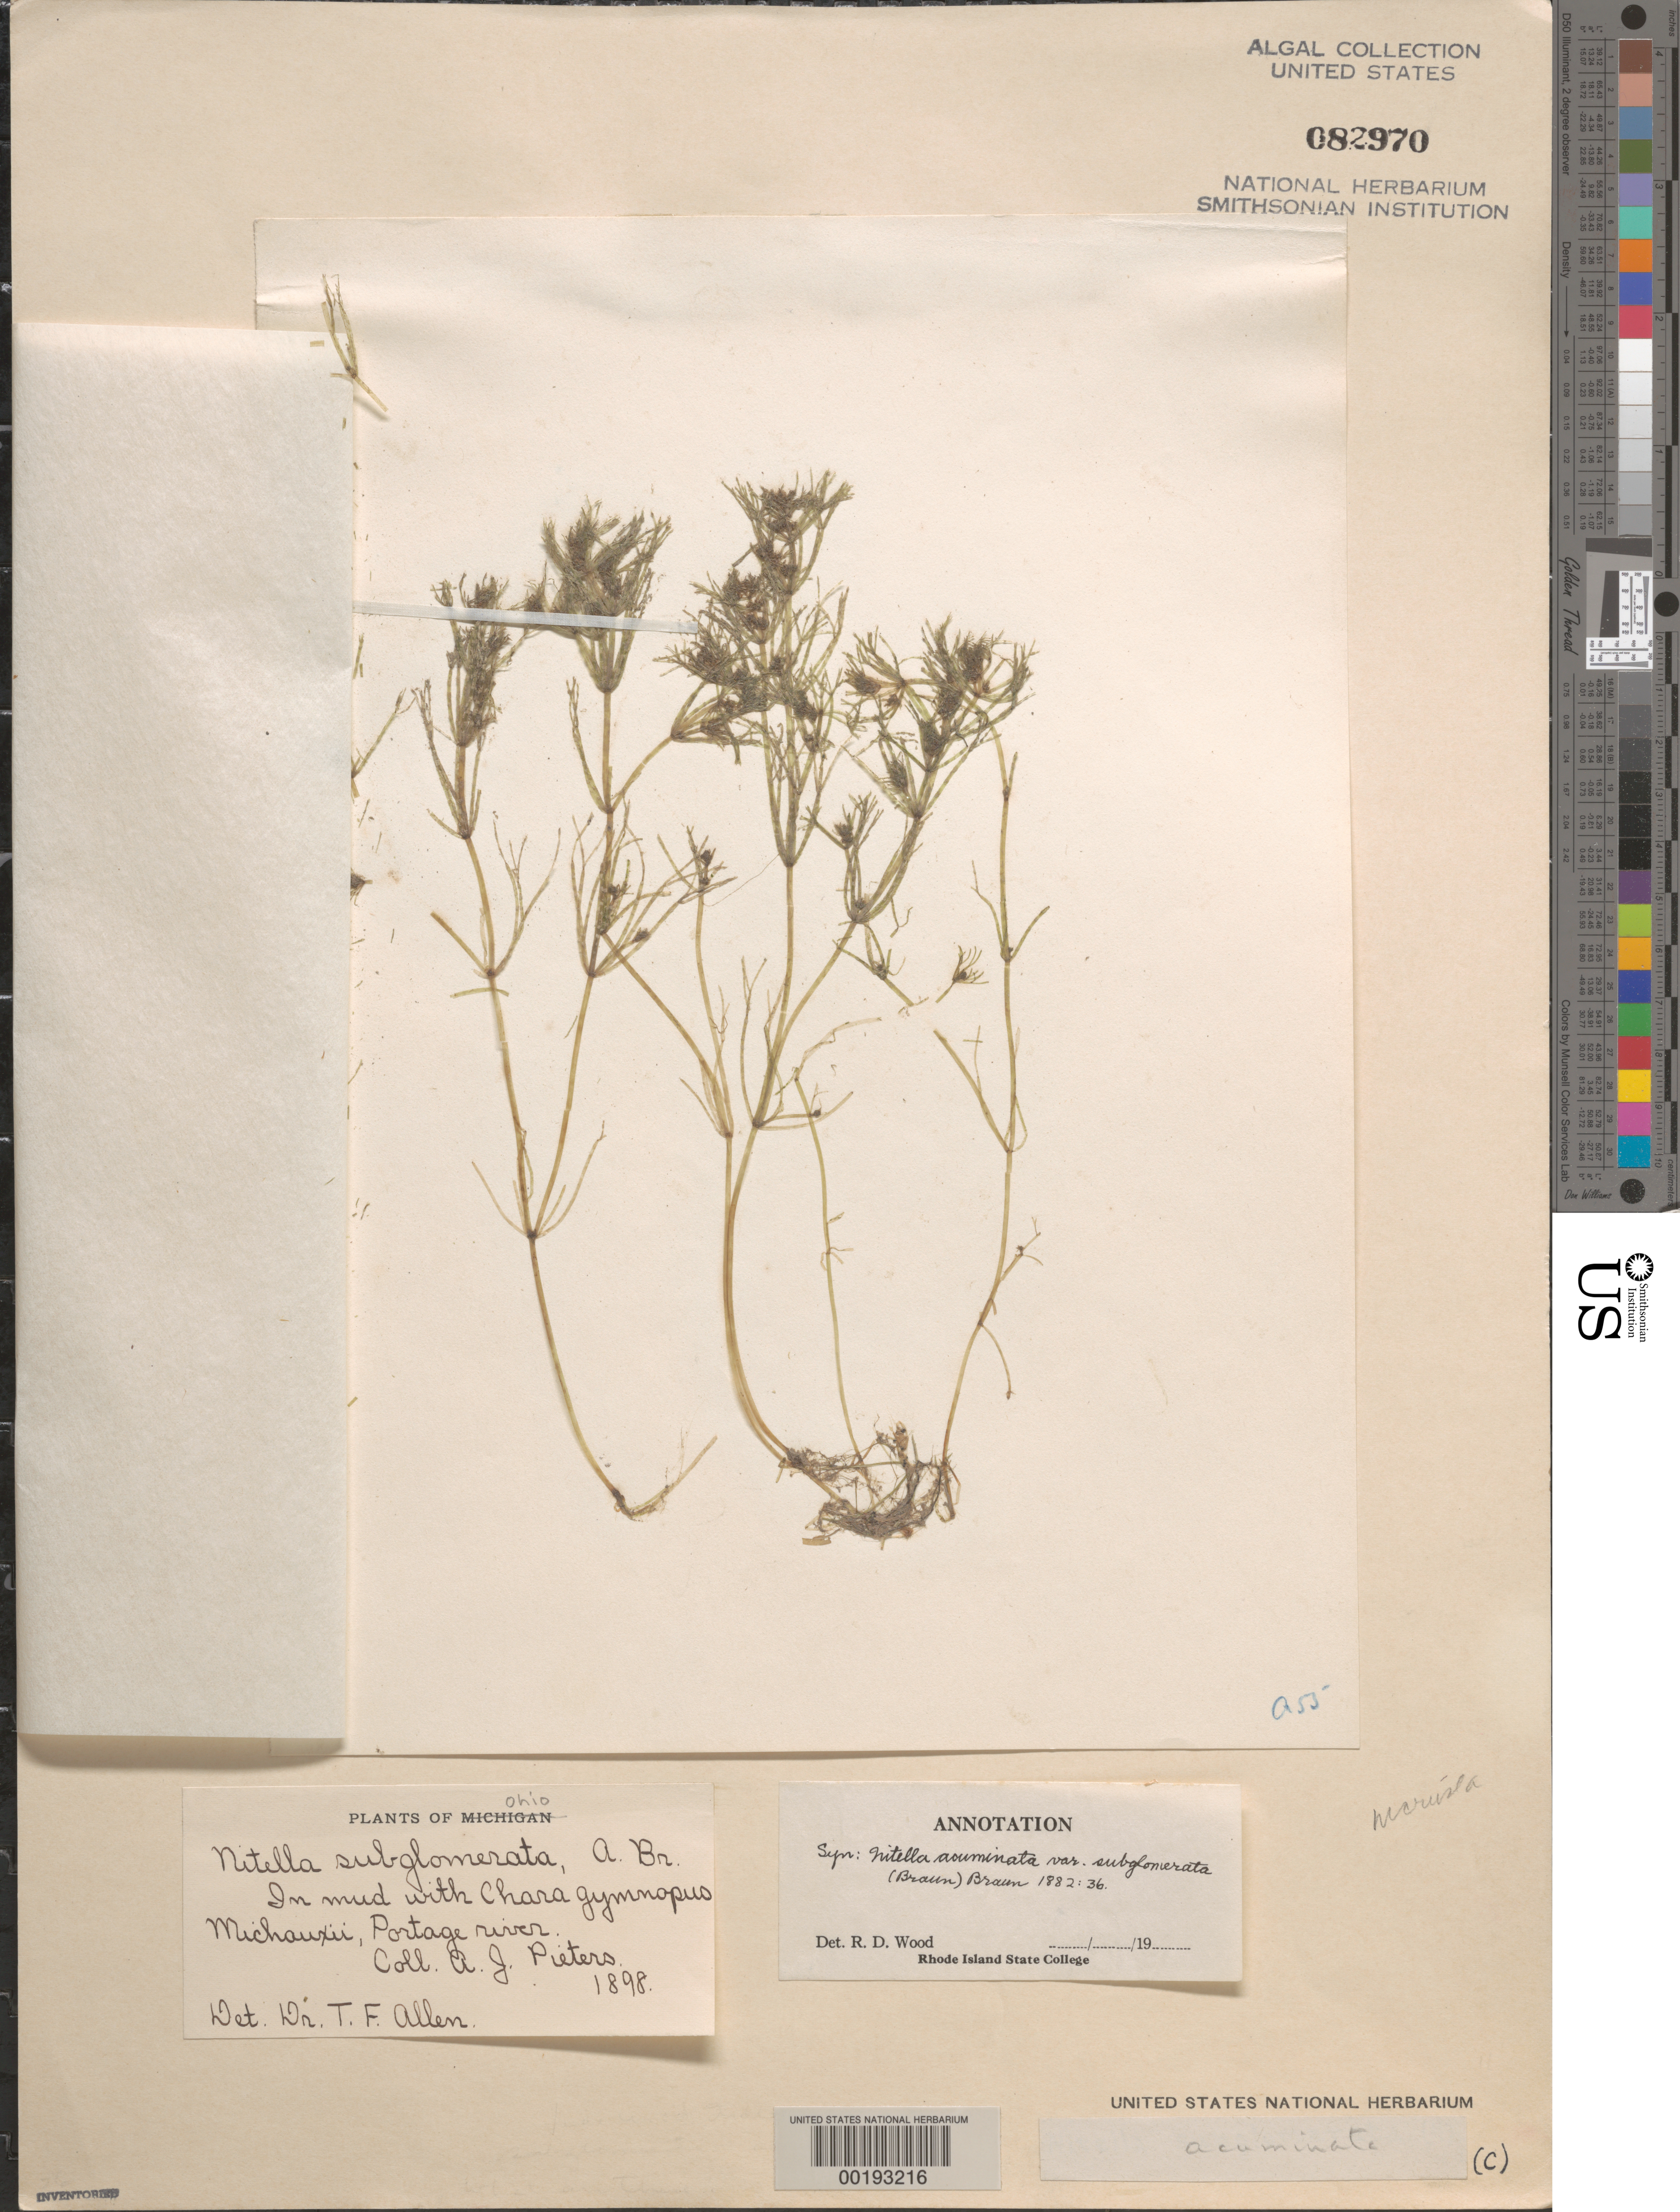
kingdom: Plantae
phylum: Charophyta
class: Charophyceae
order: Charales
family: Characeae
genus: Nitella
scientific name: Nitella acuminata var. subglomerata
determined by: Wood, R. D.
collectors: A. Pieters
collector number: A55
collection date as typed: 1898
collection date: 1898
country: United States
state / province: Ohio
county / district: Ottawa County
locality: Portage River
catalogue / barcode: US 82970